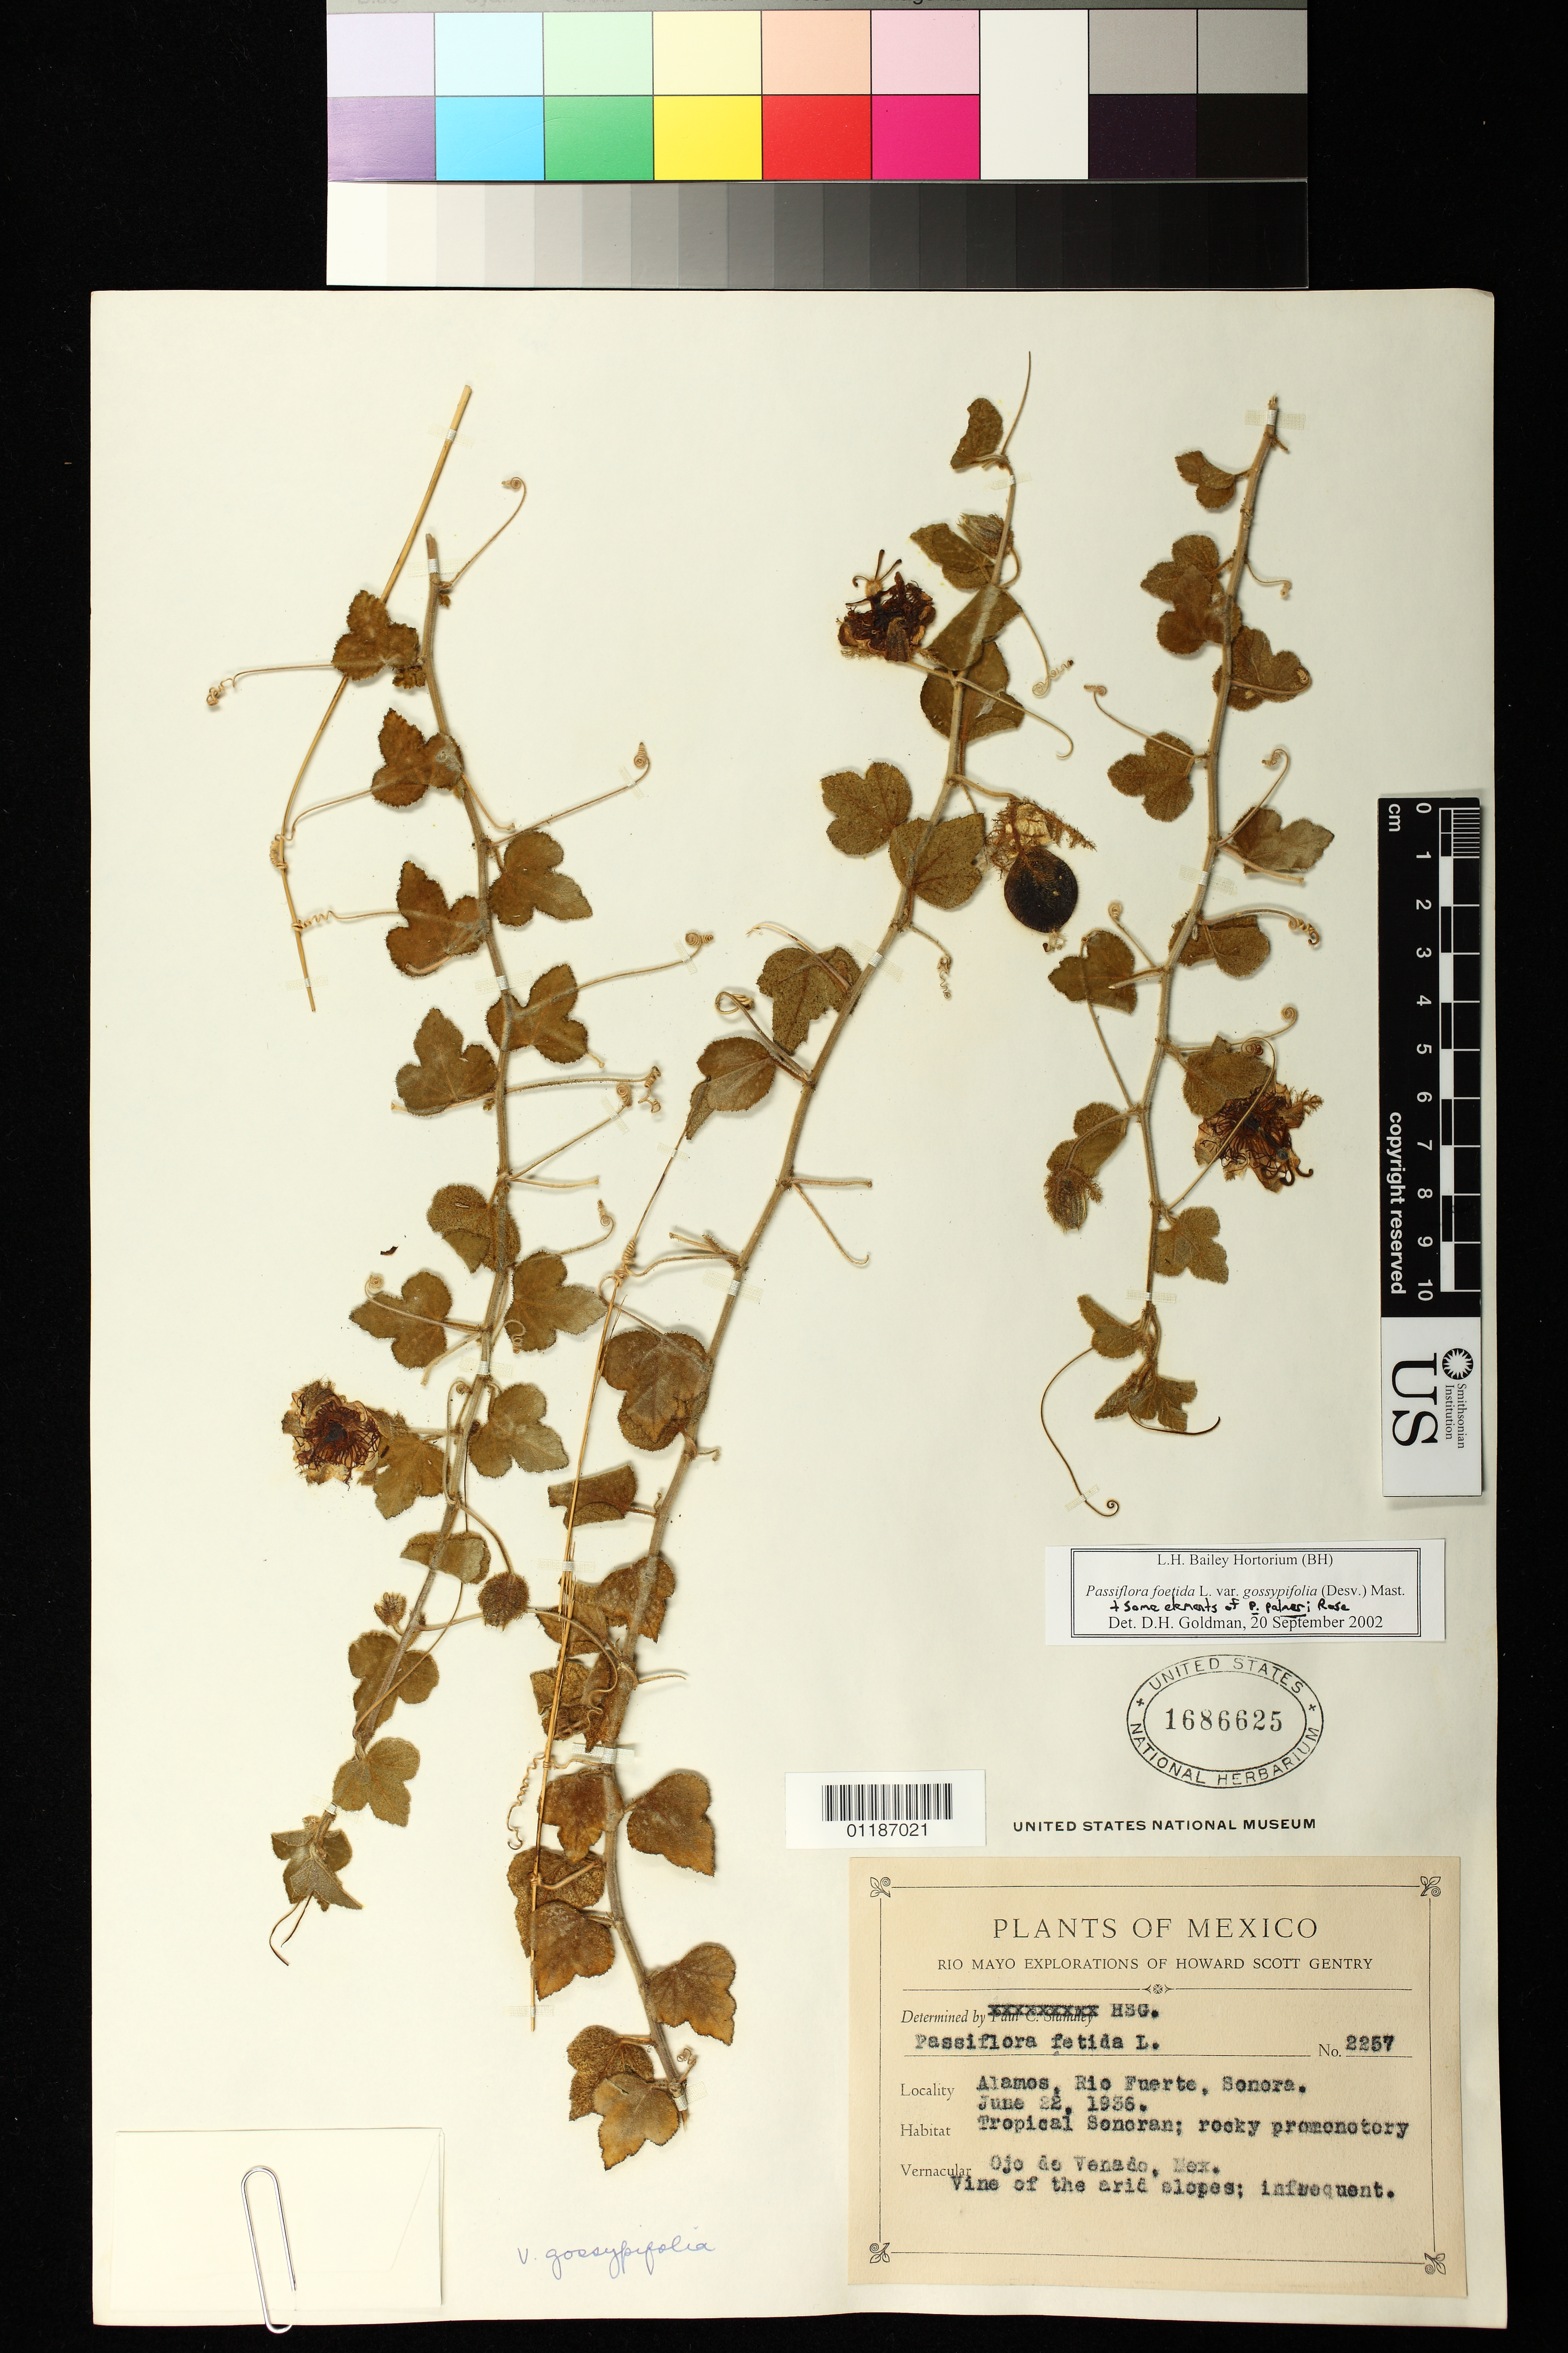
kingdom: Plantae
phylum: Tracheophyta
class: Magnoliopsida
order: Malpighiales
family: Passifloraceae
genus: Passiflora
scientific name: Passiflora foetida var. gossypiifolia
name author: (Desv.) Mast.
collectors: H. S. Gentry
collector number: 2257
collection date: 1936-06-22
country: Mexico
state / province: Sonora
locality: Alamos, Rio Fuerte, Sonora.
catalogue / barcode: US 1686625